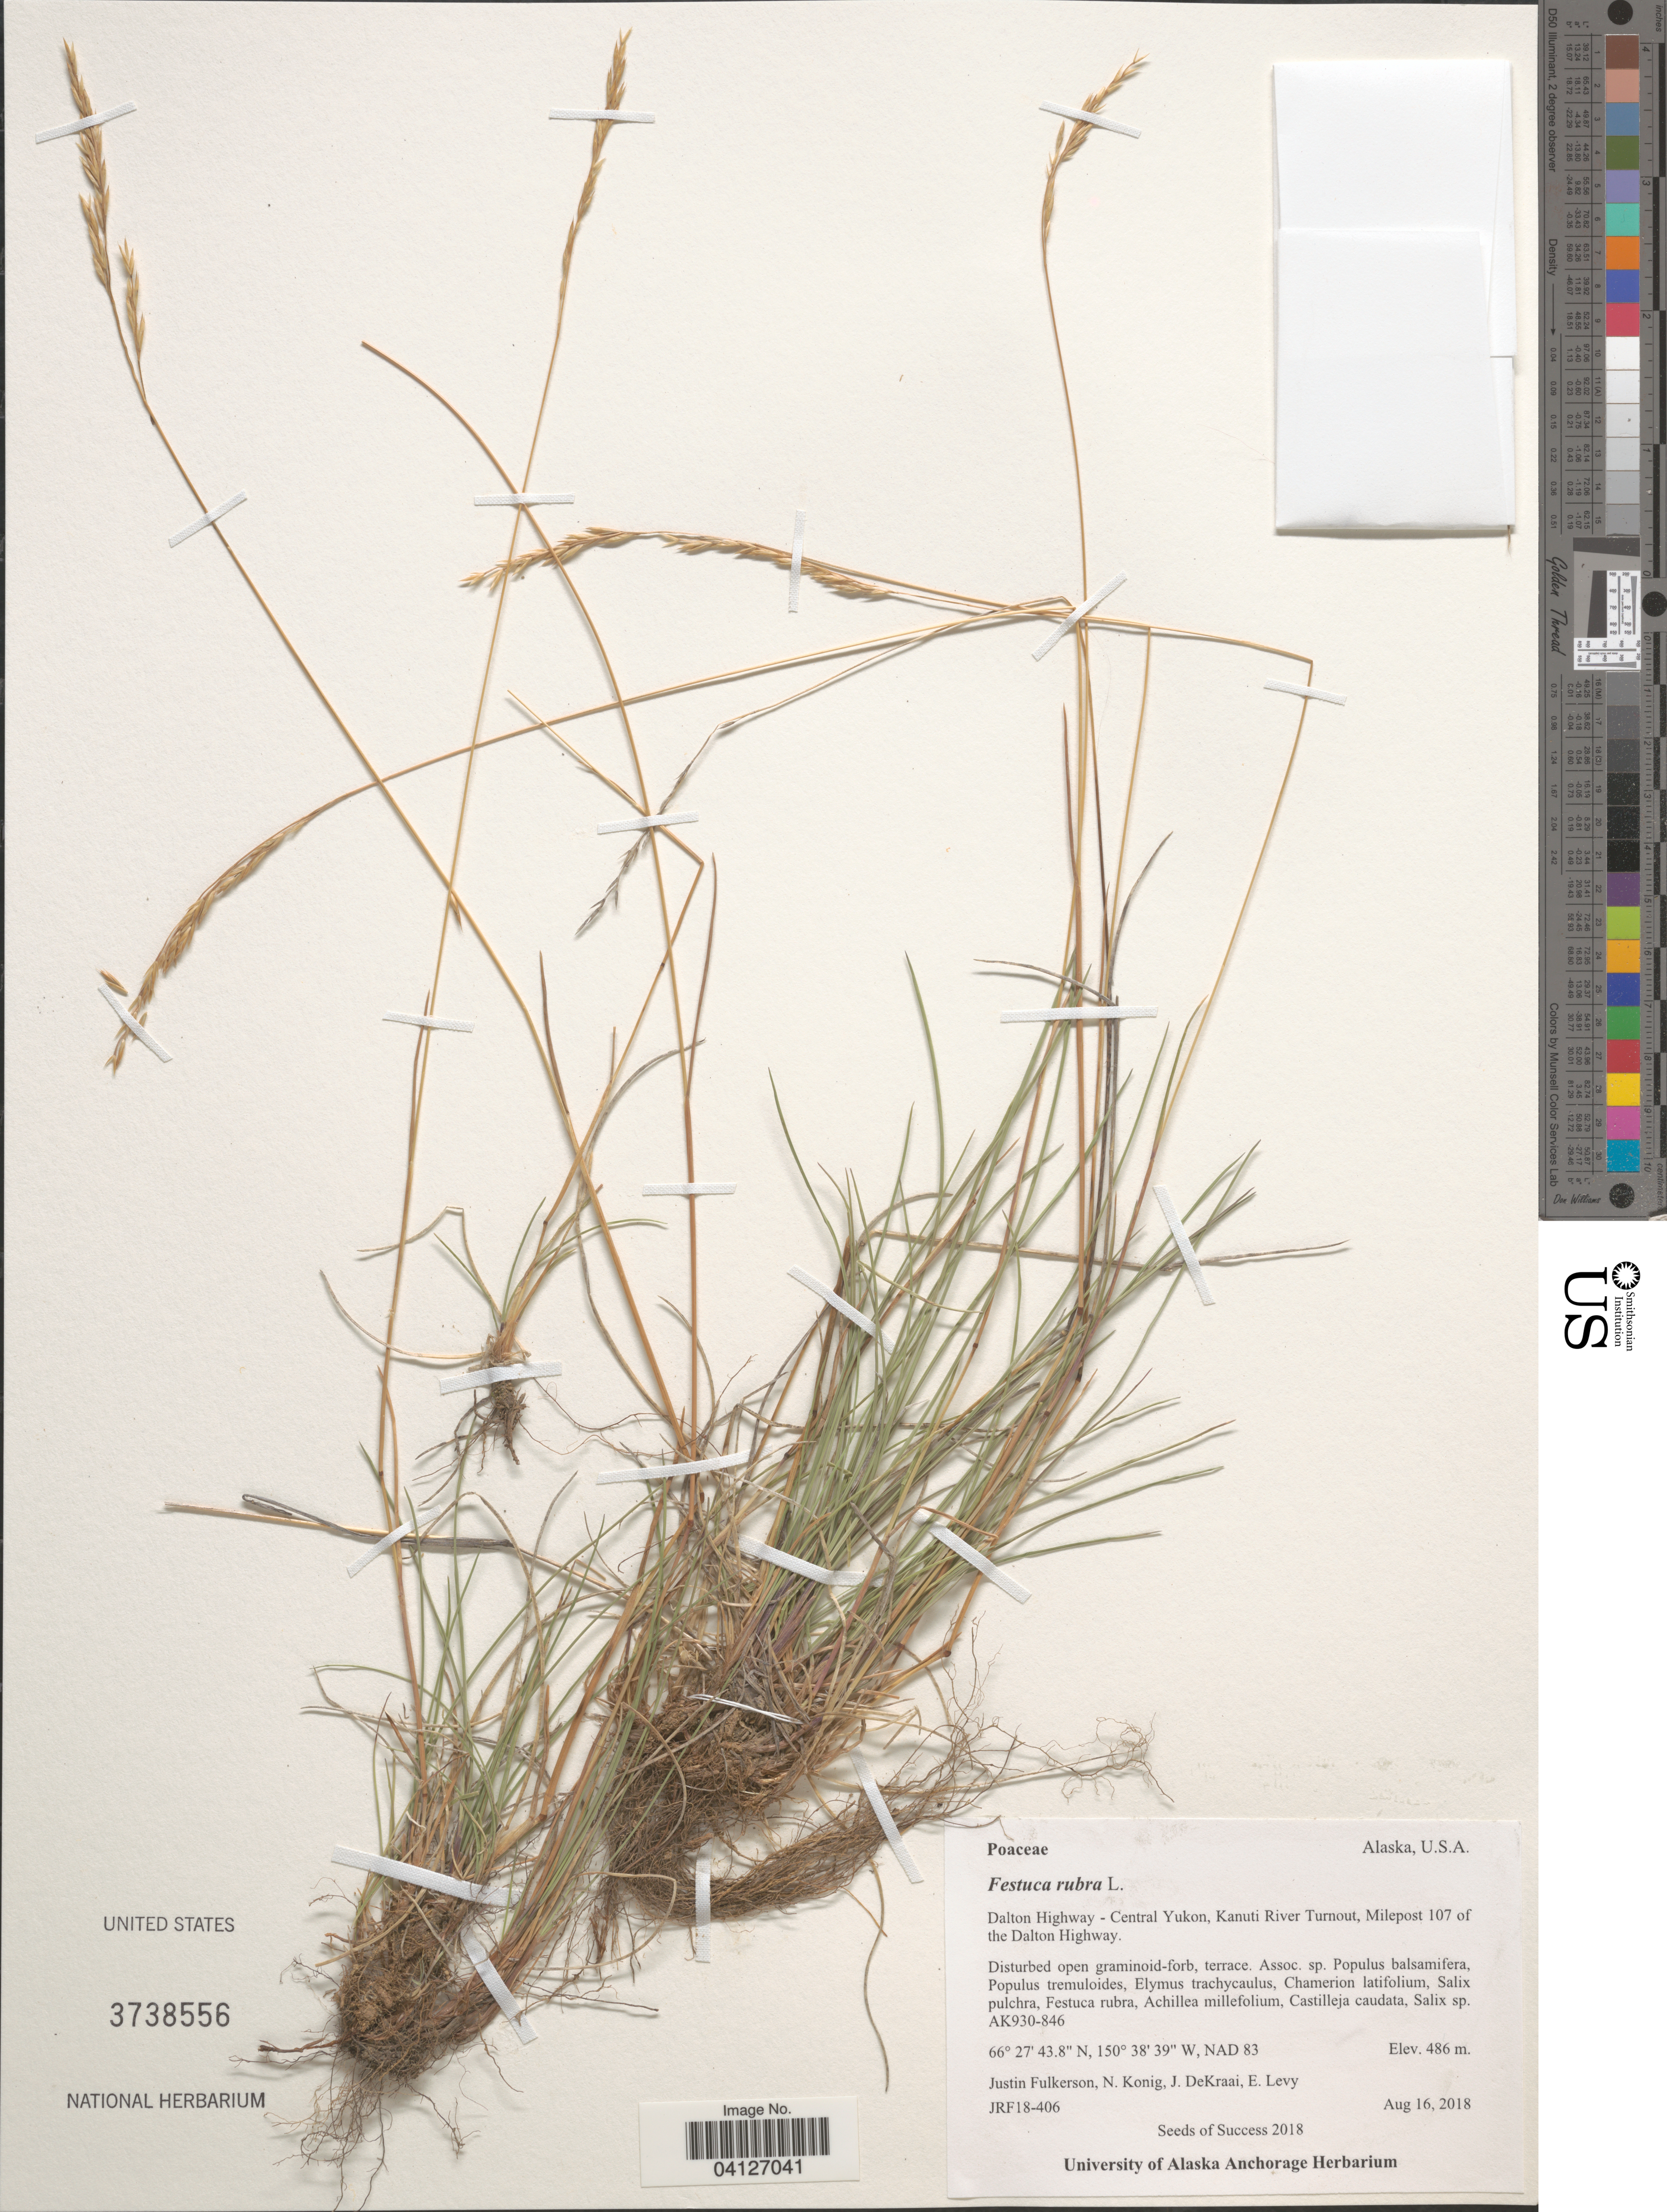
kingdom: Plantae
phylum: Tracheophyta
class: Liliopsida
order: Poales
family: Poaceae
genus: Festuca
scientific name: Festuca rubra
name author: L.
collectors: J. Fulkerson, N. Konig, J. DeKraai & E. Levy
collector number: JRF18-406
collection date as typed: Transcribed d/m/y: 16/8/2018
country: United States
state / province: Alaska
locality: Dalton Highway - Central Yukon, Kanuti River Turnout, Milepost 107 of the Dalton Highway. NAD 83.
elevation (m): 486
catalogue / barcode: US 3738556